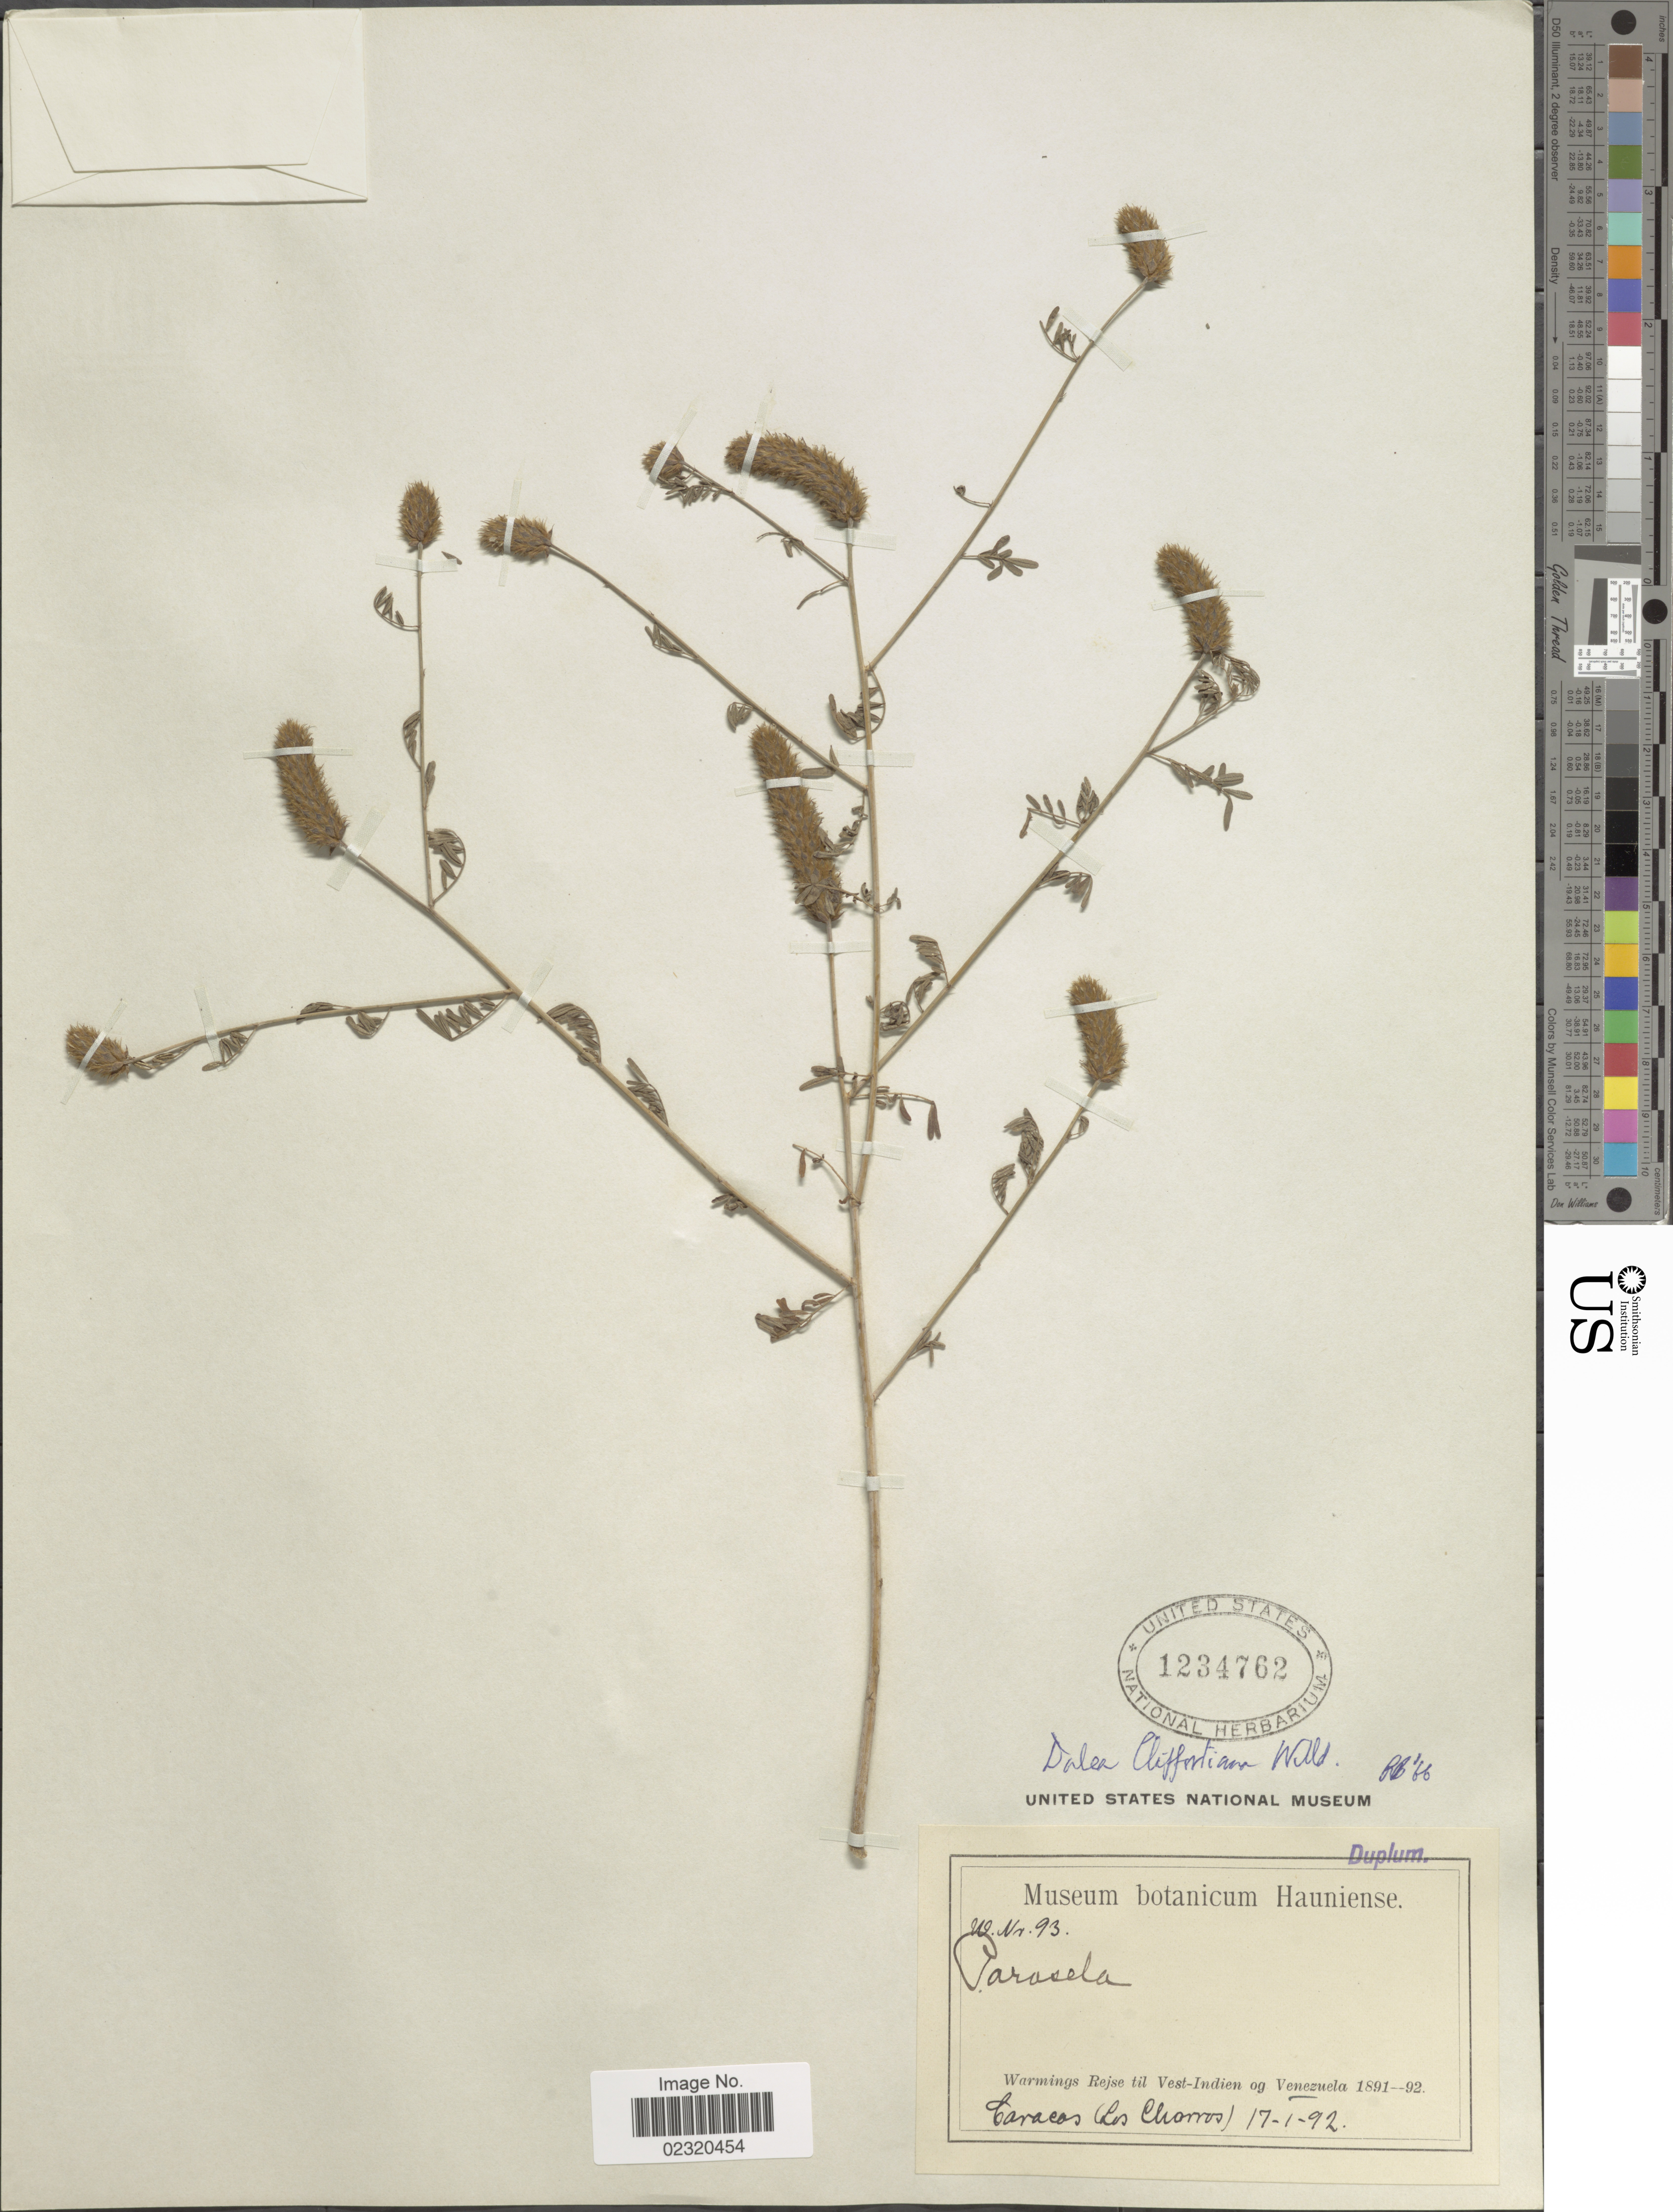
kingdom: Plantae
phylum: Tracheophyta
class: Magnoliopsida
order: Fabales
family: Fabaceae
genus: Dalea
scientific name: Dalea cliffortiana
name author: Willd.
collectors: -. Warmings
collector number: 93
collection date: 1892-01-17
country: Venezuela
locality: Caracas (Los Chorros)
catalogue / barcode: US 1234762